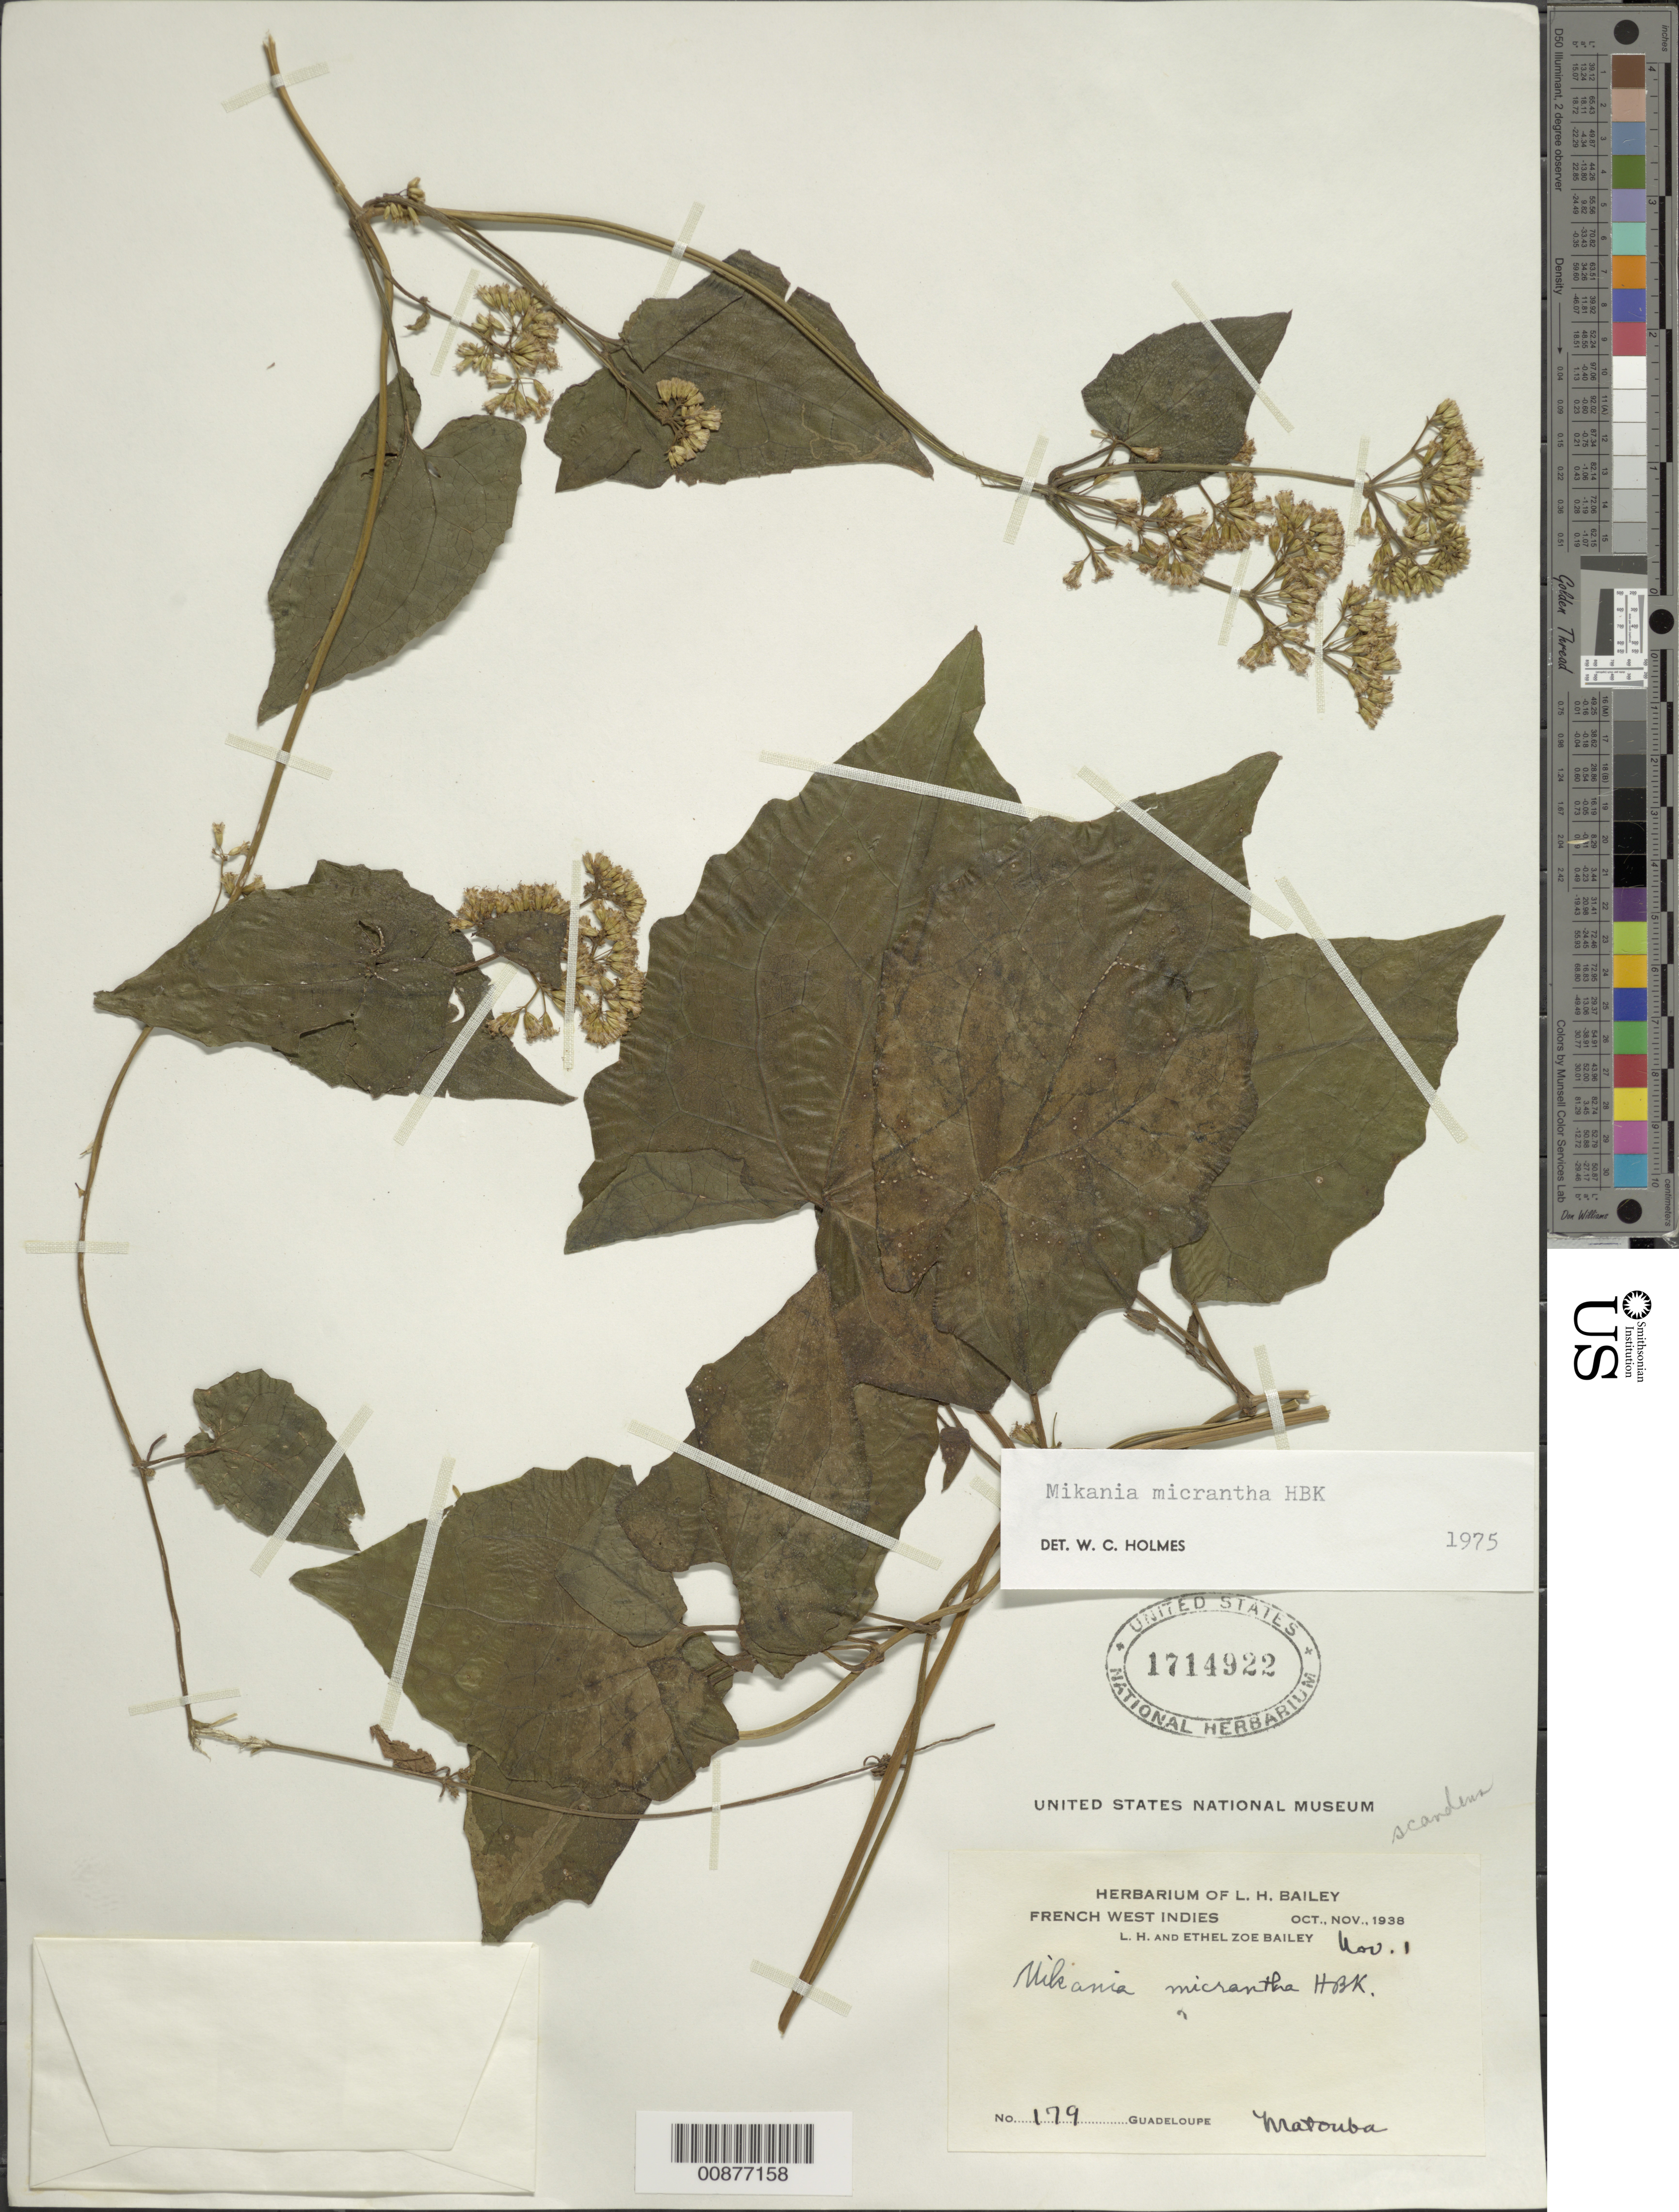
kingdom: Plantae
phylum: Tracheophyta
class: Magnoliopsida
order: Asterales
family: Asteraceae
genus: Mikania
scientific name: Mikania micrantha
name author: Kunth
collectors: L. H. Bailey & E. Z. Bailey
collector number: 179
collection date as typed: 01 Nov 1938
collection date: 1938-11-01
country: Guadeloupe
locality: Matouba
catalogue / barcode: US 1714922